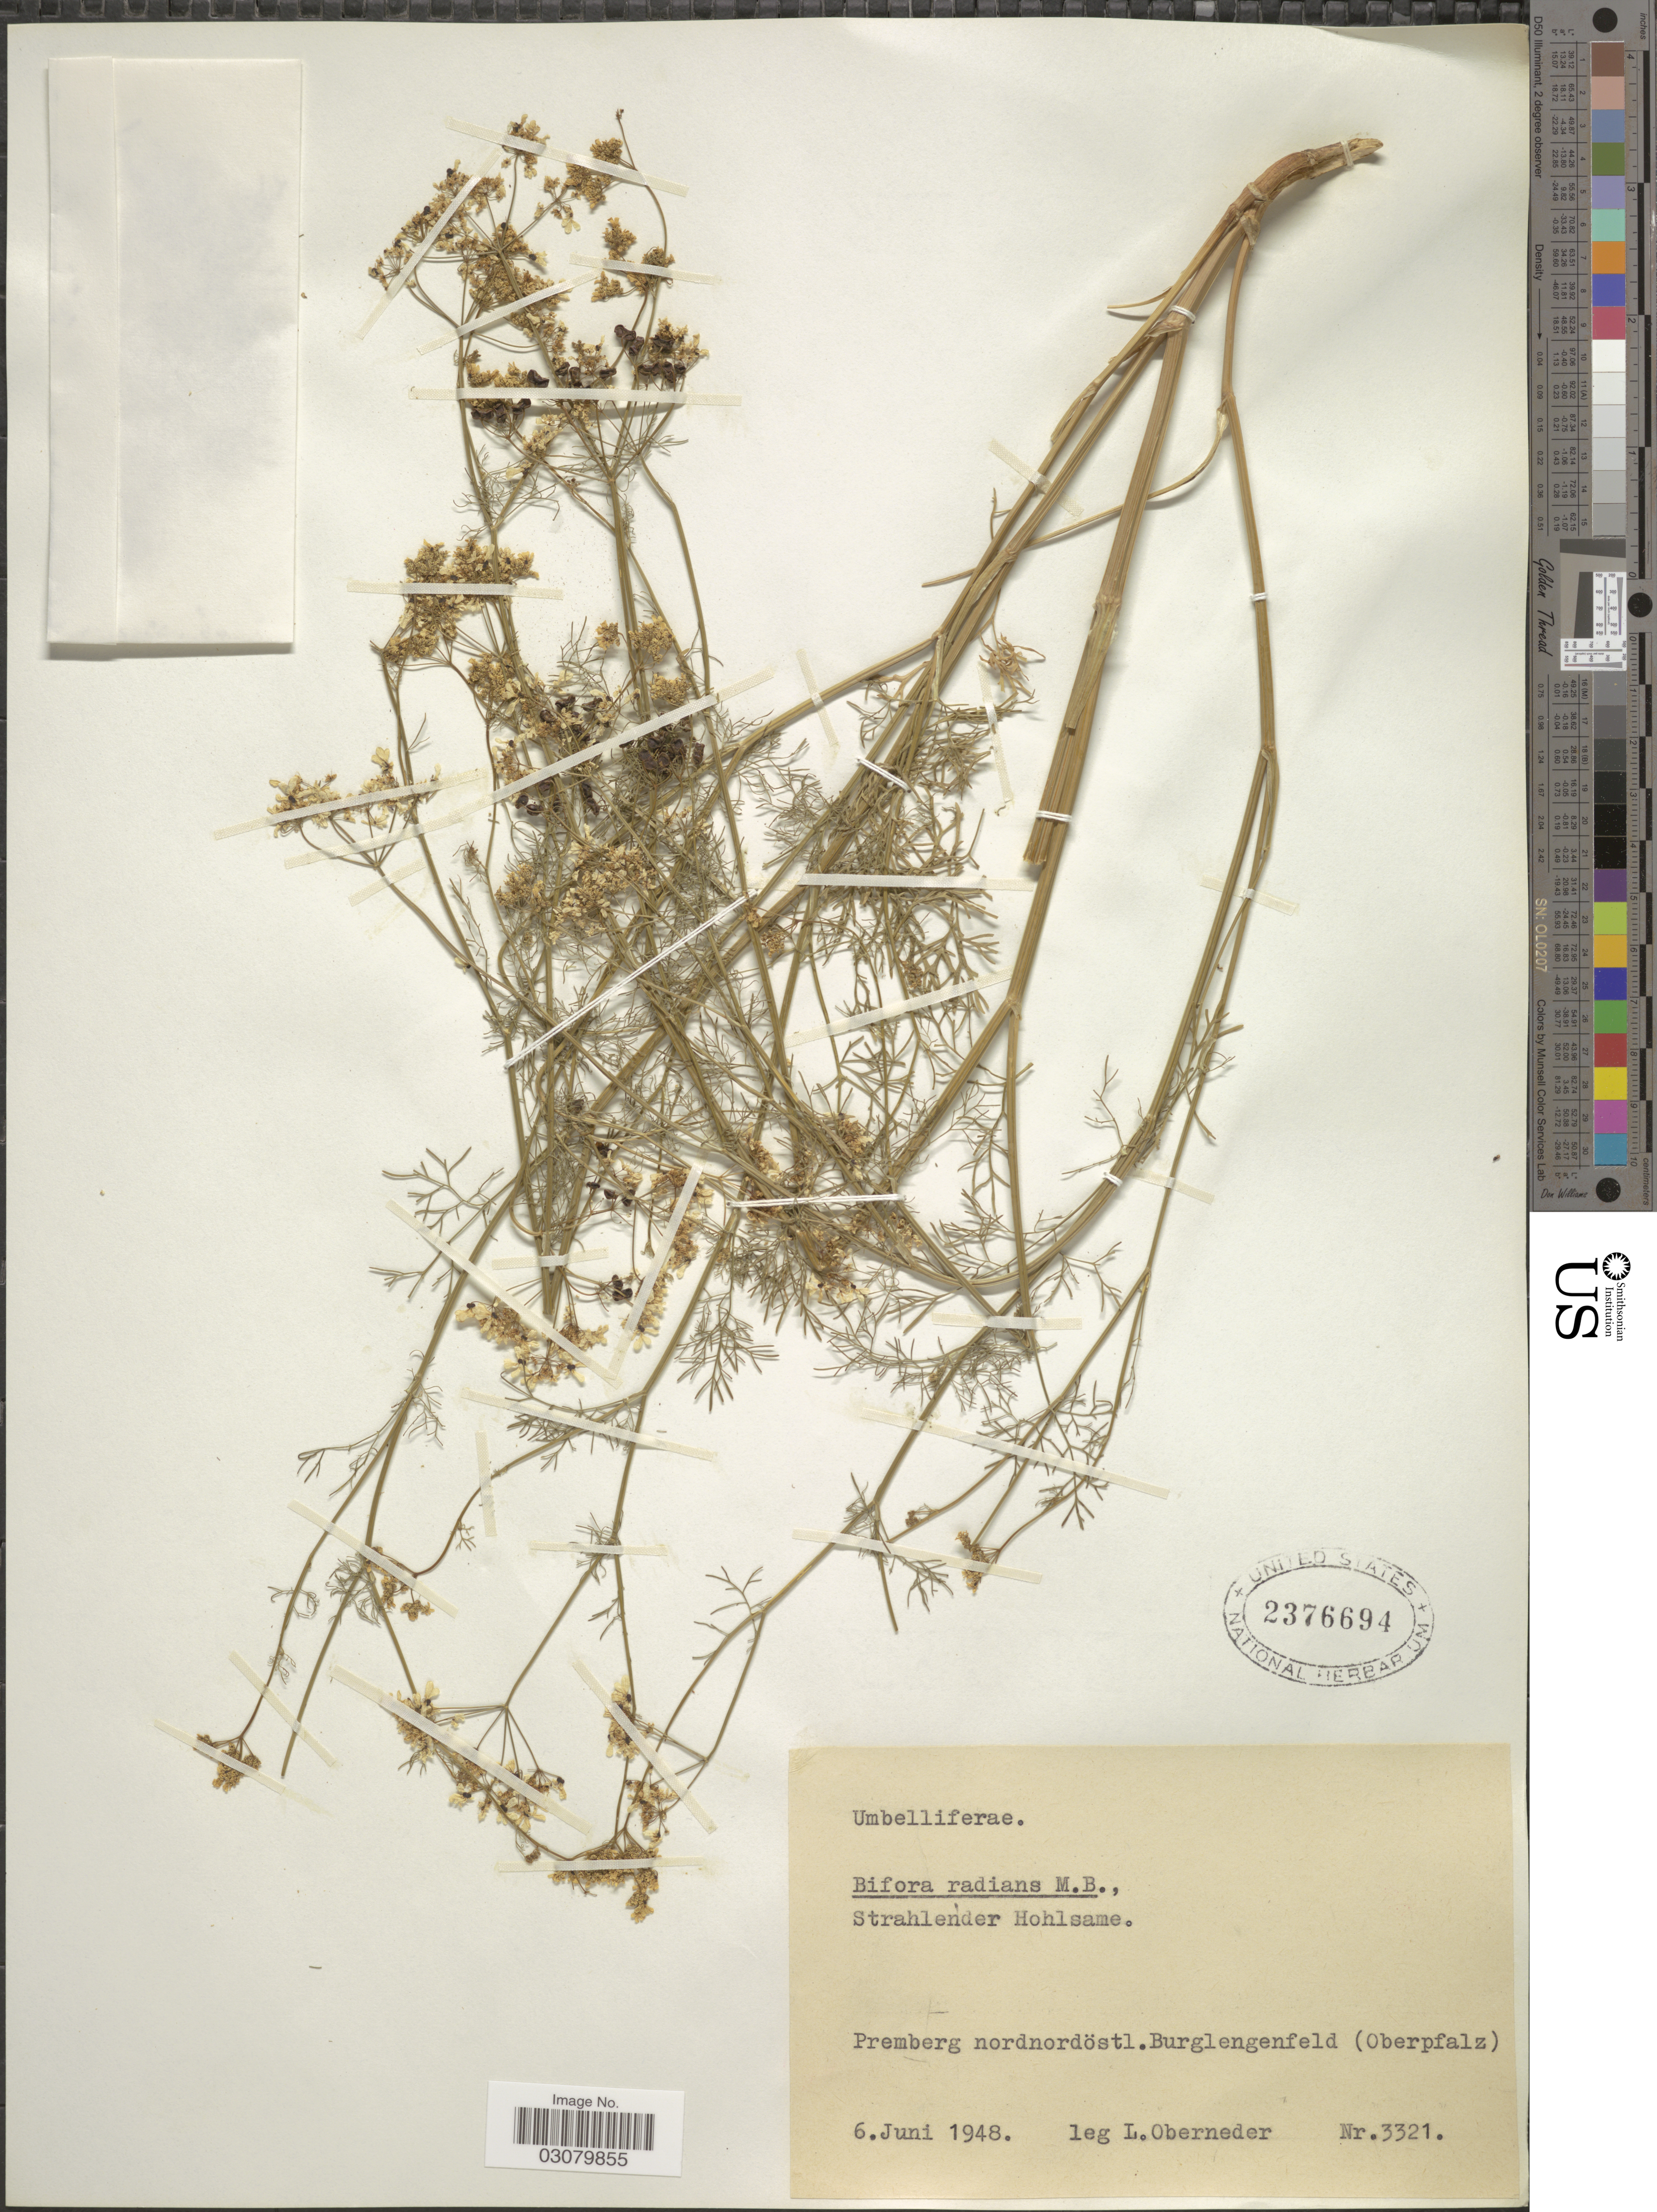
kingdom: Plantae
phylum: Tracheophyta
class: Magnoliopsida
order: Apiales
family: Apiaceae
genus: Bifora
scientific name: Bifora radians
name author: M. Bieb.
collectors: L. Oberneder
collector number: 3321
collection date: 1948-06-06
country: Germany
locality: Premberg nordnordöstl. Burglengenfeld (Oberpfalz). Strahlender Hohlsame.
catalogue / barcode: US 2376694